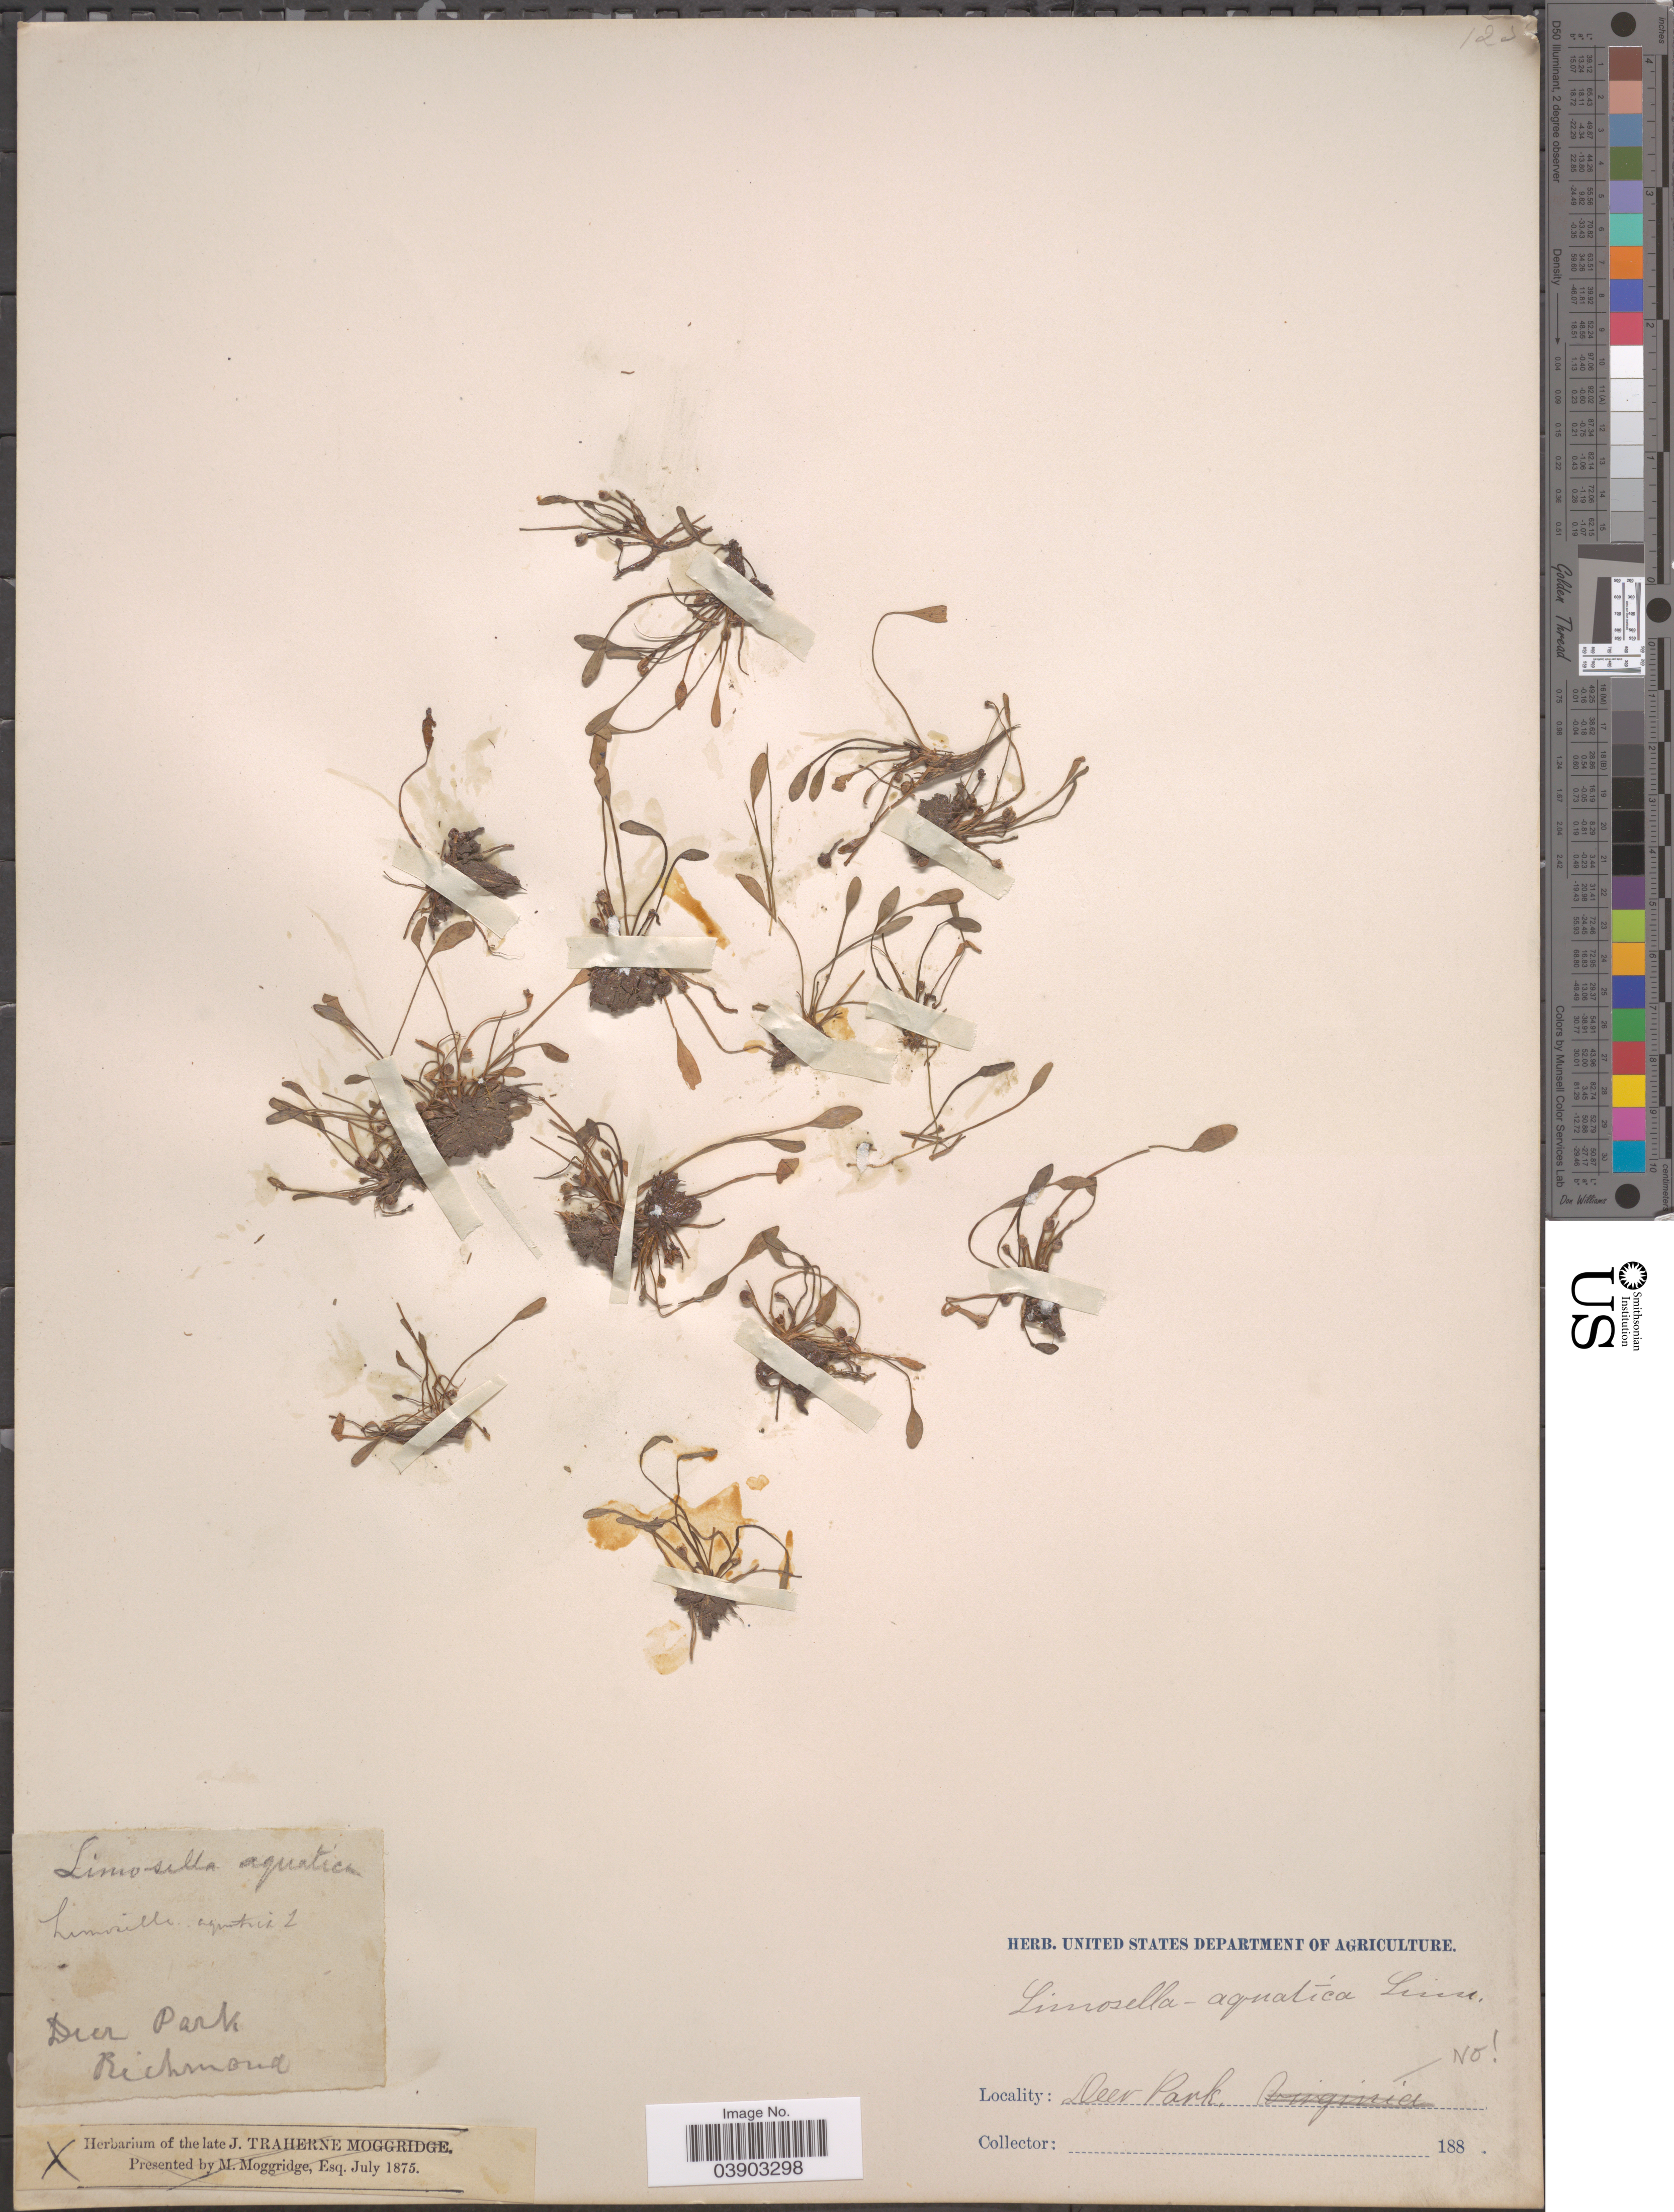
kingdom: Plantae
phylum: Tracheophyta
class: Magnoliopsida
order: Lamiales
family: Scrophulariaceae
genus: Limosella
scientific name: Limosella aquatica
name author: L.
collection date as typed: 188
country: United Kingdom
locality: Deer Park, Richmond.